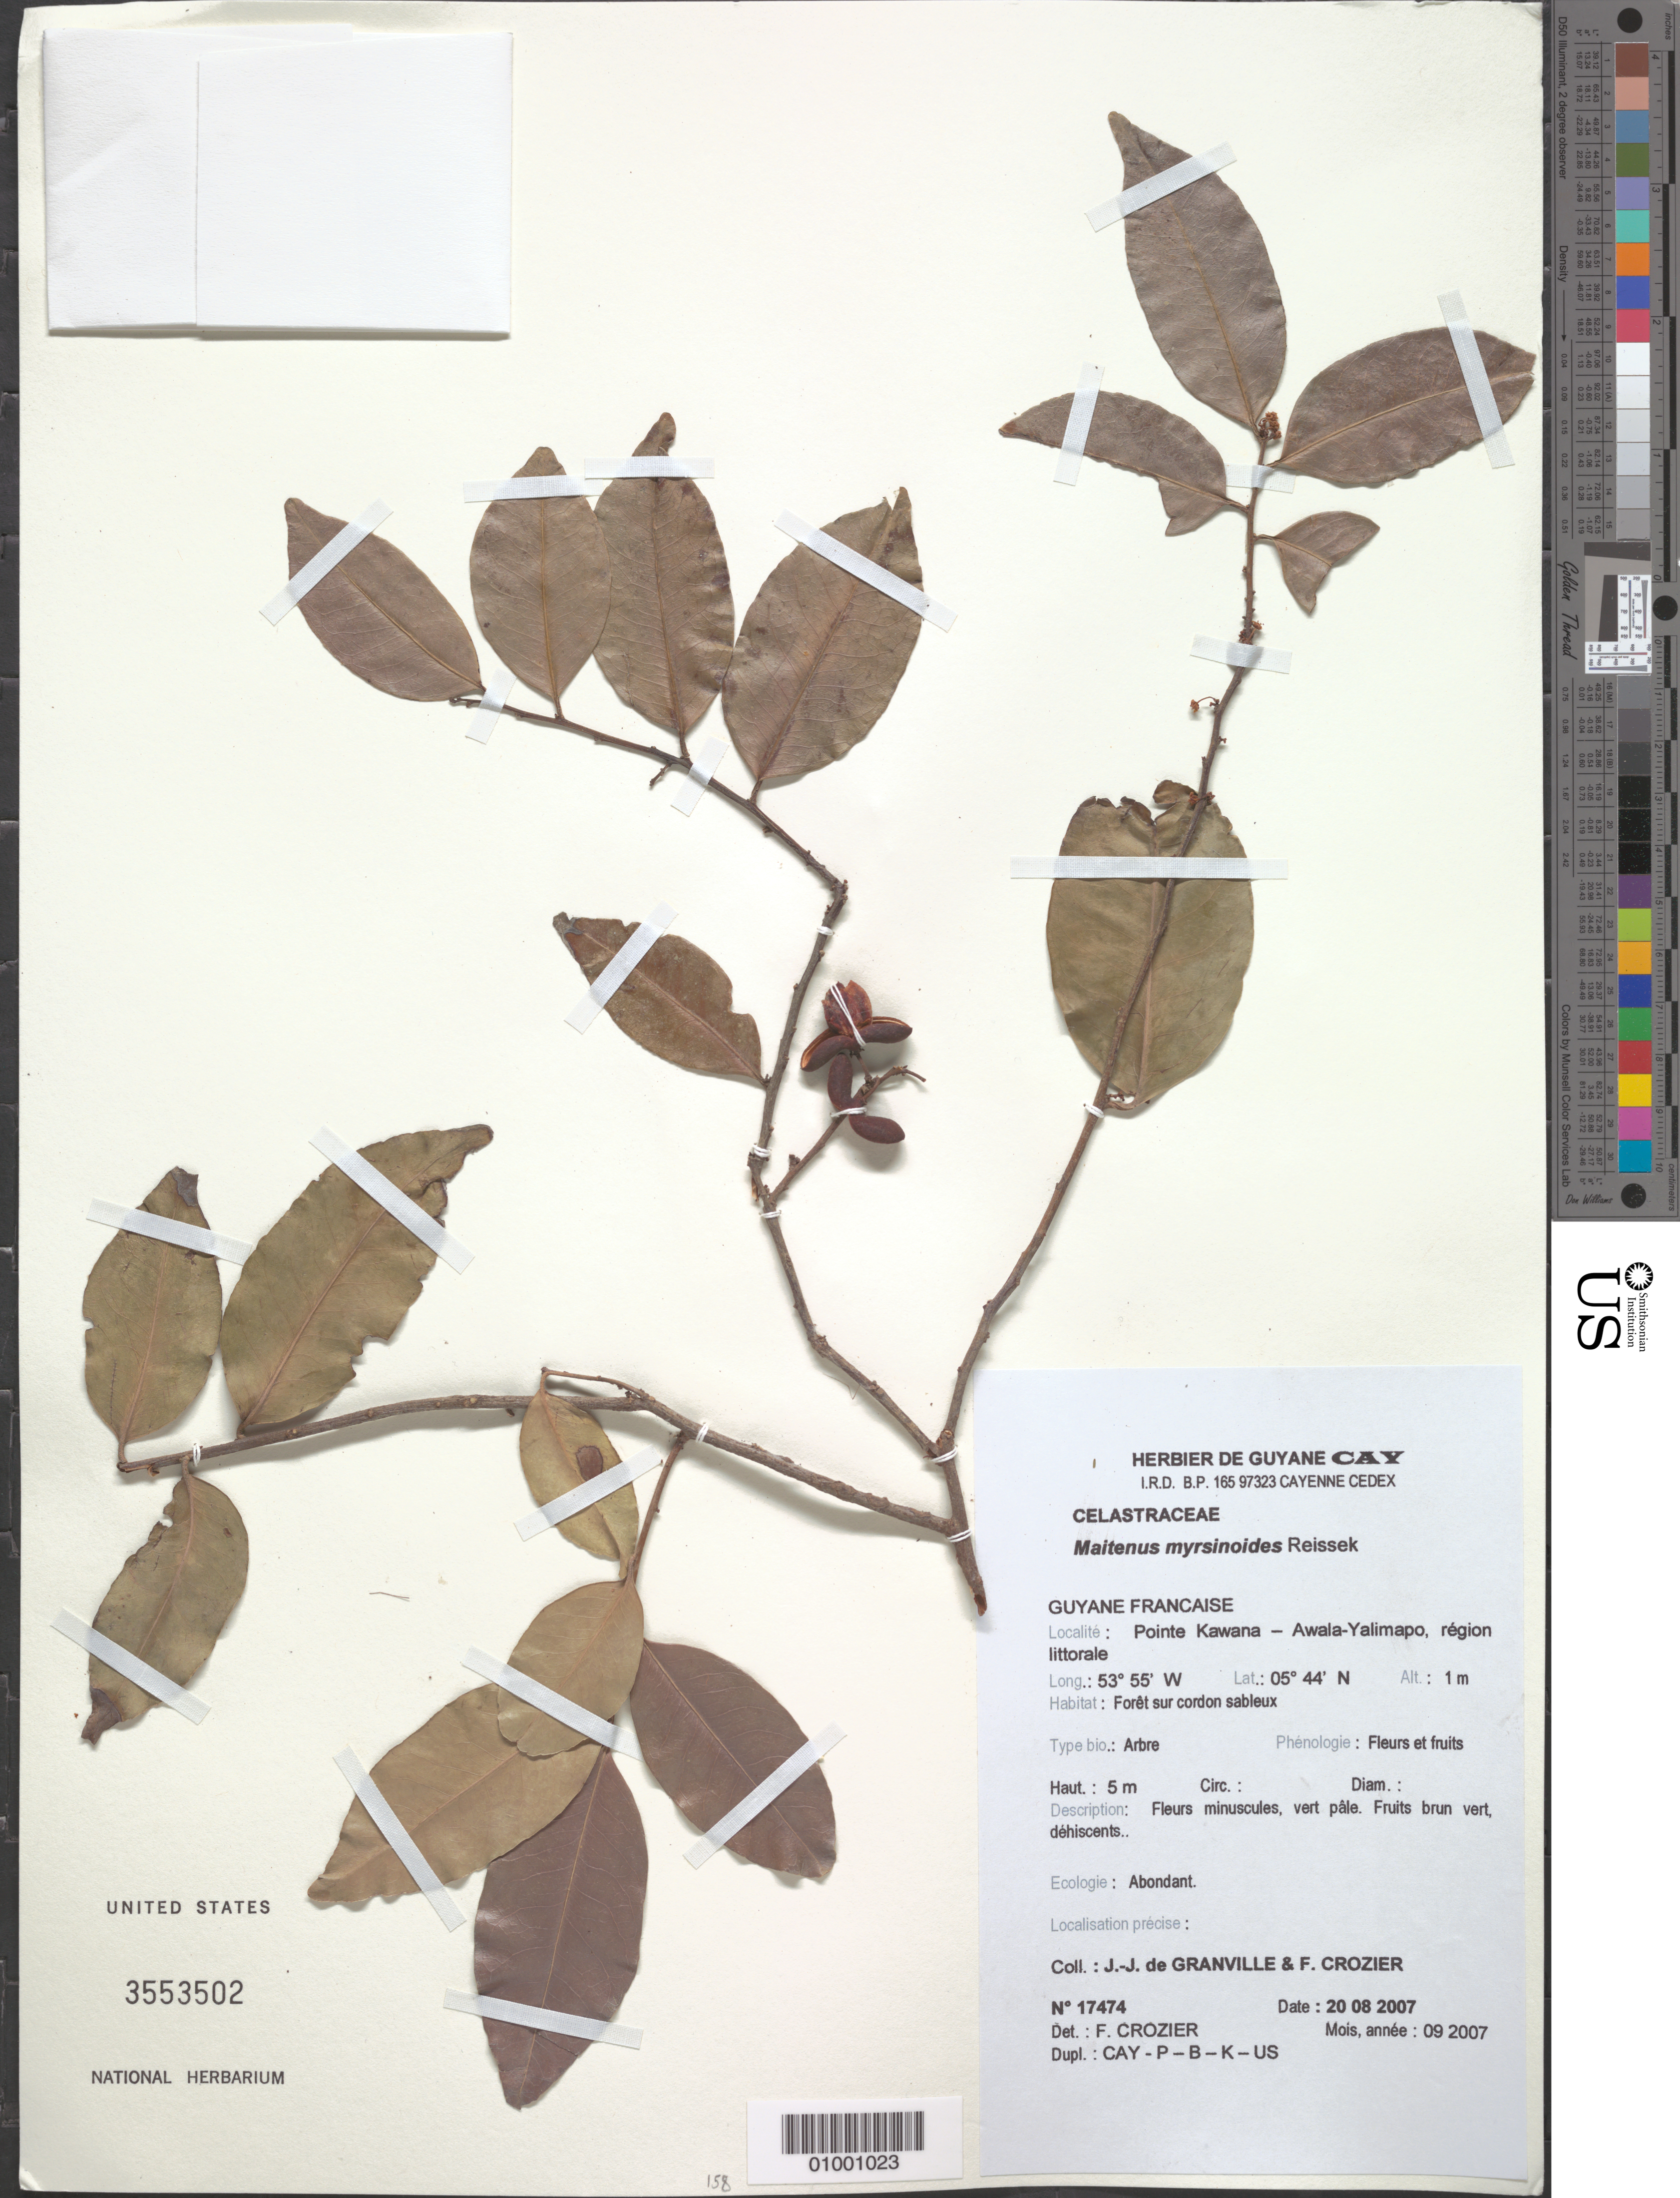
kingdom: Plantae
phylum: Tracheophyta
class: Magnoliopsida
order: Celastrales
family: Celastraceae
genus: Maytenus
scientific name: Maytenus myrsinoides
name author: Reissek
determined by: Crozier, F.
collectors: J.-J. de Granville & F. Crozier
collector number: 17474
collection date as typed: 20-Aug-07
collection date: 2007-08-20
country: French Guiana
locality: Pointe Kawana - Awala-Yalimapo, region littorale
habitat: Foret sur cordon sableux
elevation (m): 1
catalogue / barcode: US 3553502